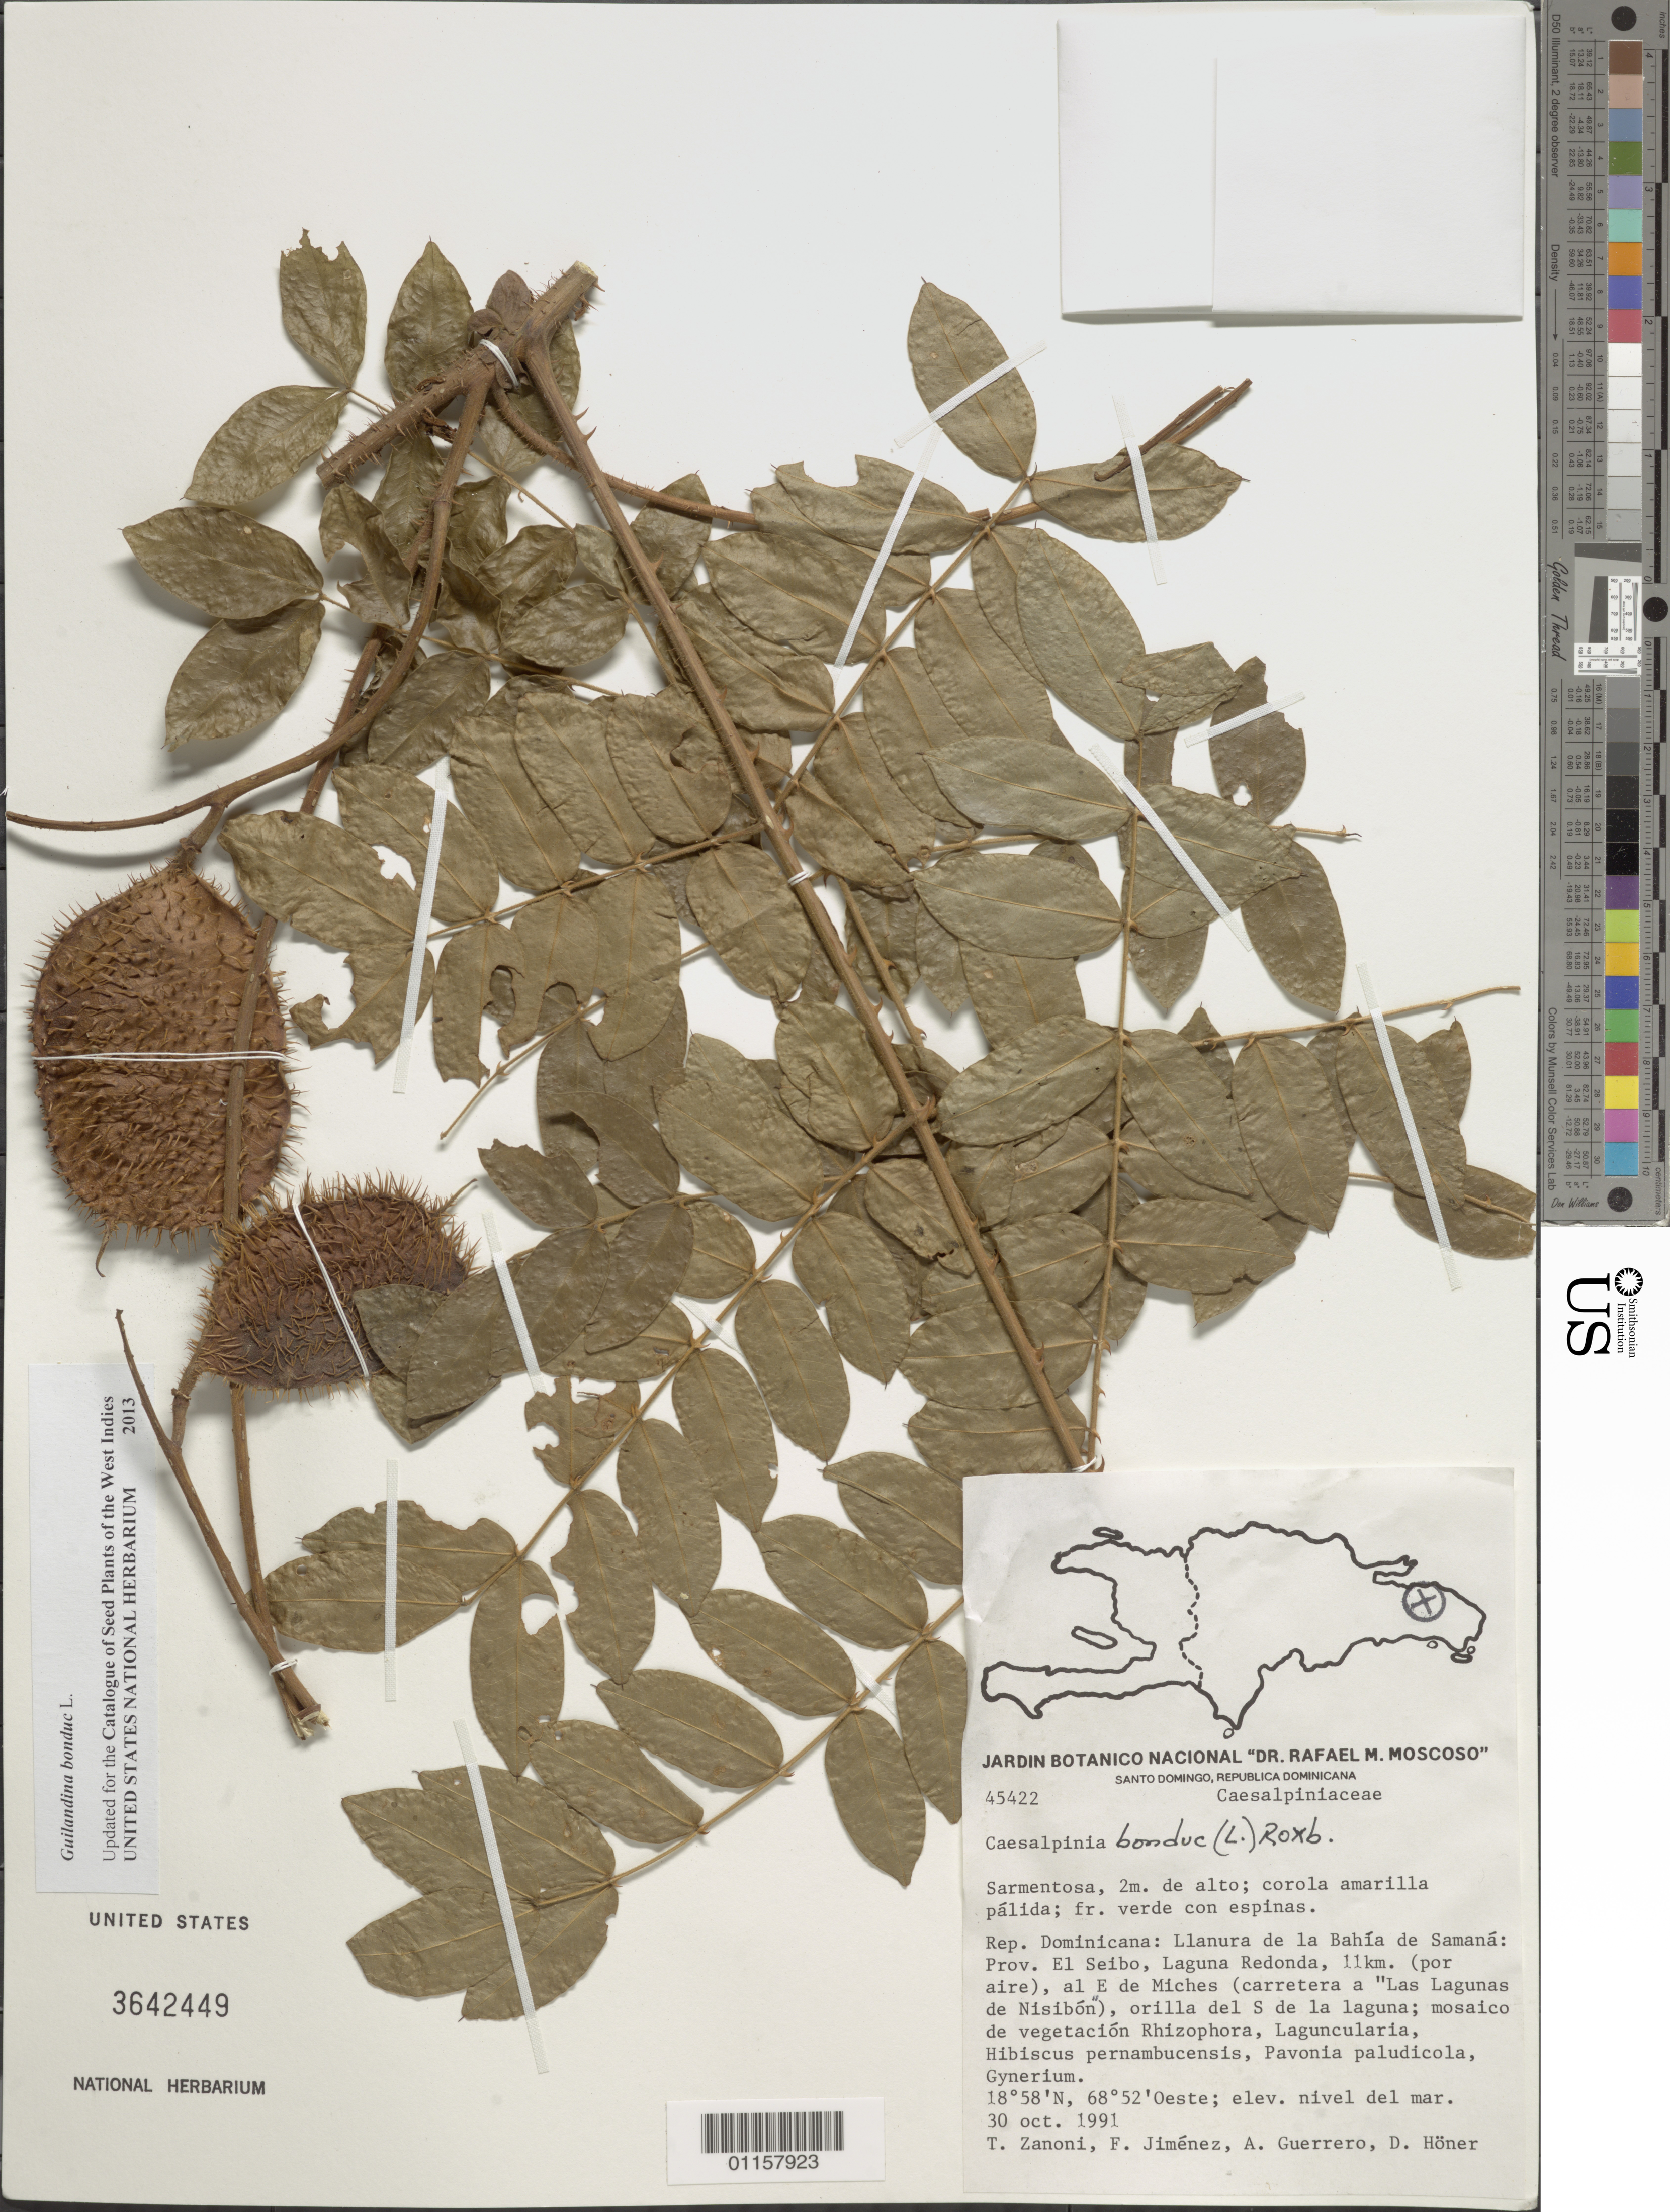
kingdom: Plantae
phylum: Tracheophyta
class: Magnoliopsida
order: Fabales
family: Fabaceae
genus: Guilandina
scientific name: Guilandina bonduc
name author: L.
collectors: T. A. Zanoni, F. Jiménez, A. Guerrero & D. Höner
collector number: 45422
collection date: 1991-10-30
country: Dominican Republic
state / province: El Seíbo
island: Hispaniola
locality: Llanura de la Bahía de Samaná; Laguna Redonda, 11 km (por aire), al E de Miches (carretera a "Las Lagunas de Nisibón"), orilla del S de la laguna.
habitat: Mosaico de vegetación Rhizophora, Laguncularia, Hibiscus pernambucensis, Pavonia paludicola, Gynerium.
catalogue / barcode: US 3642449